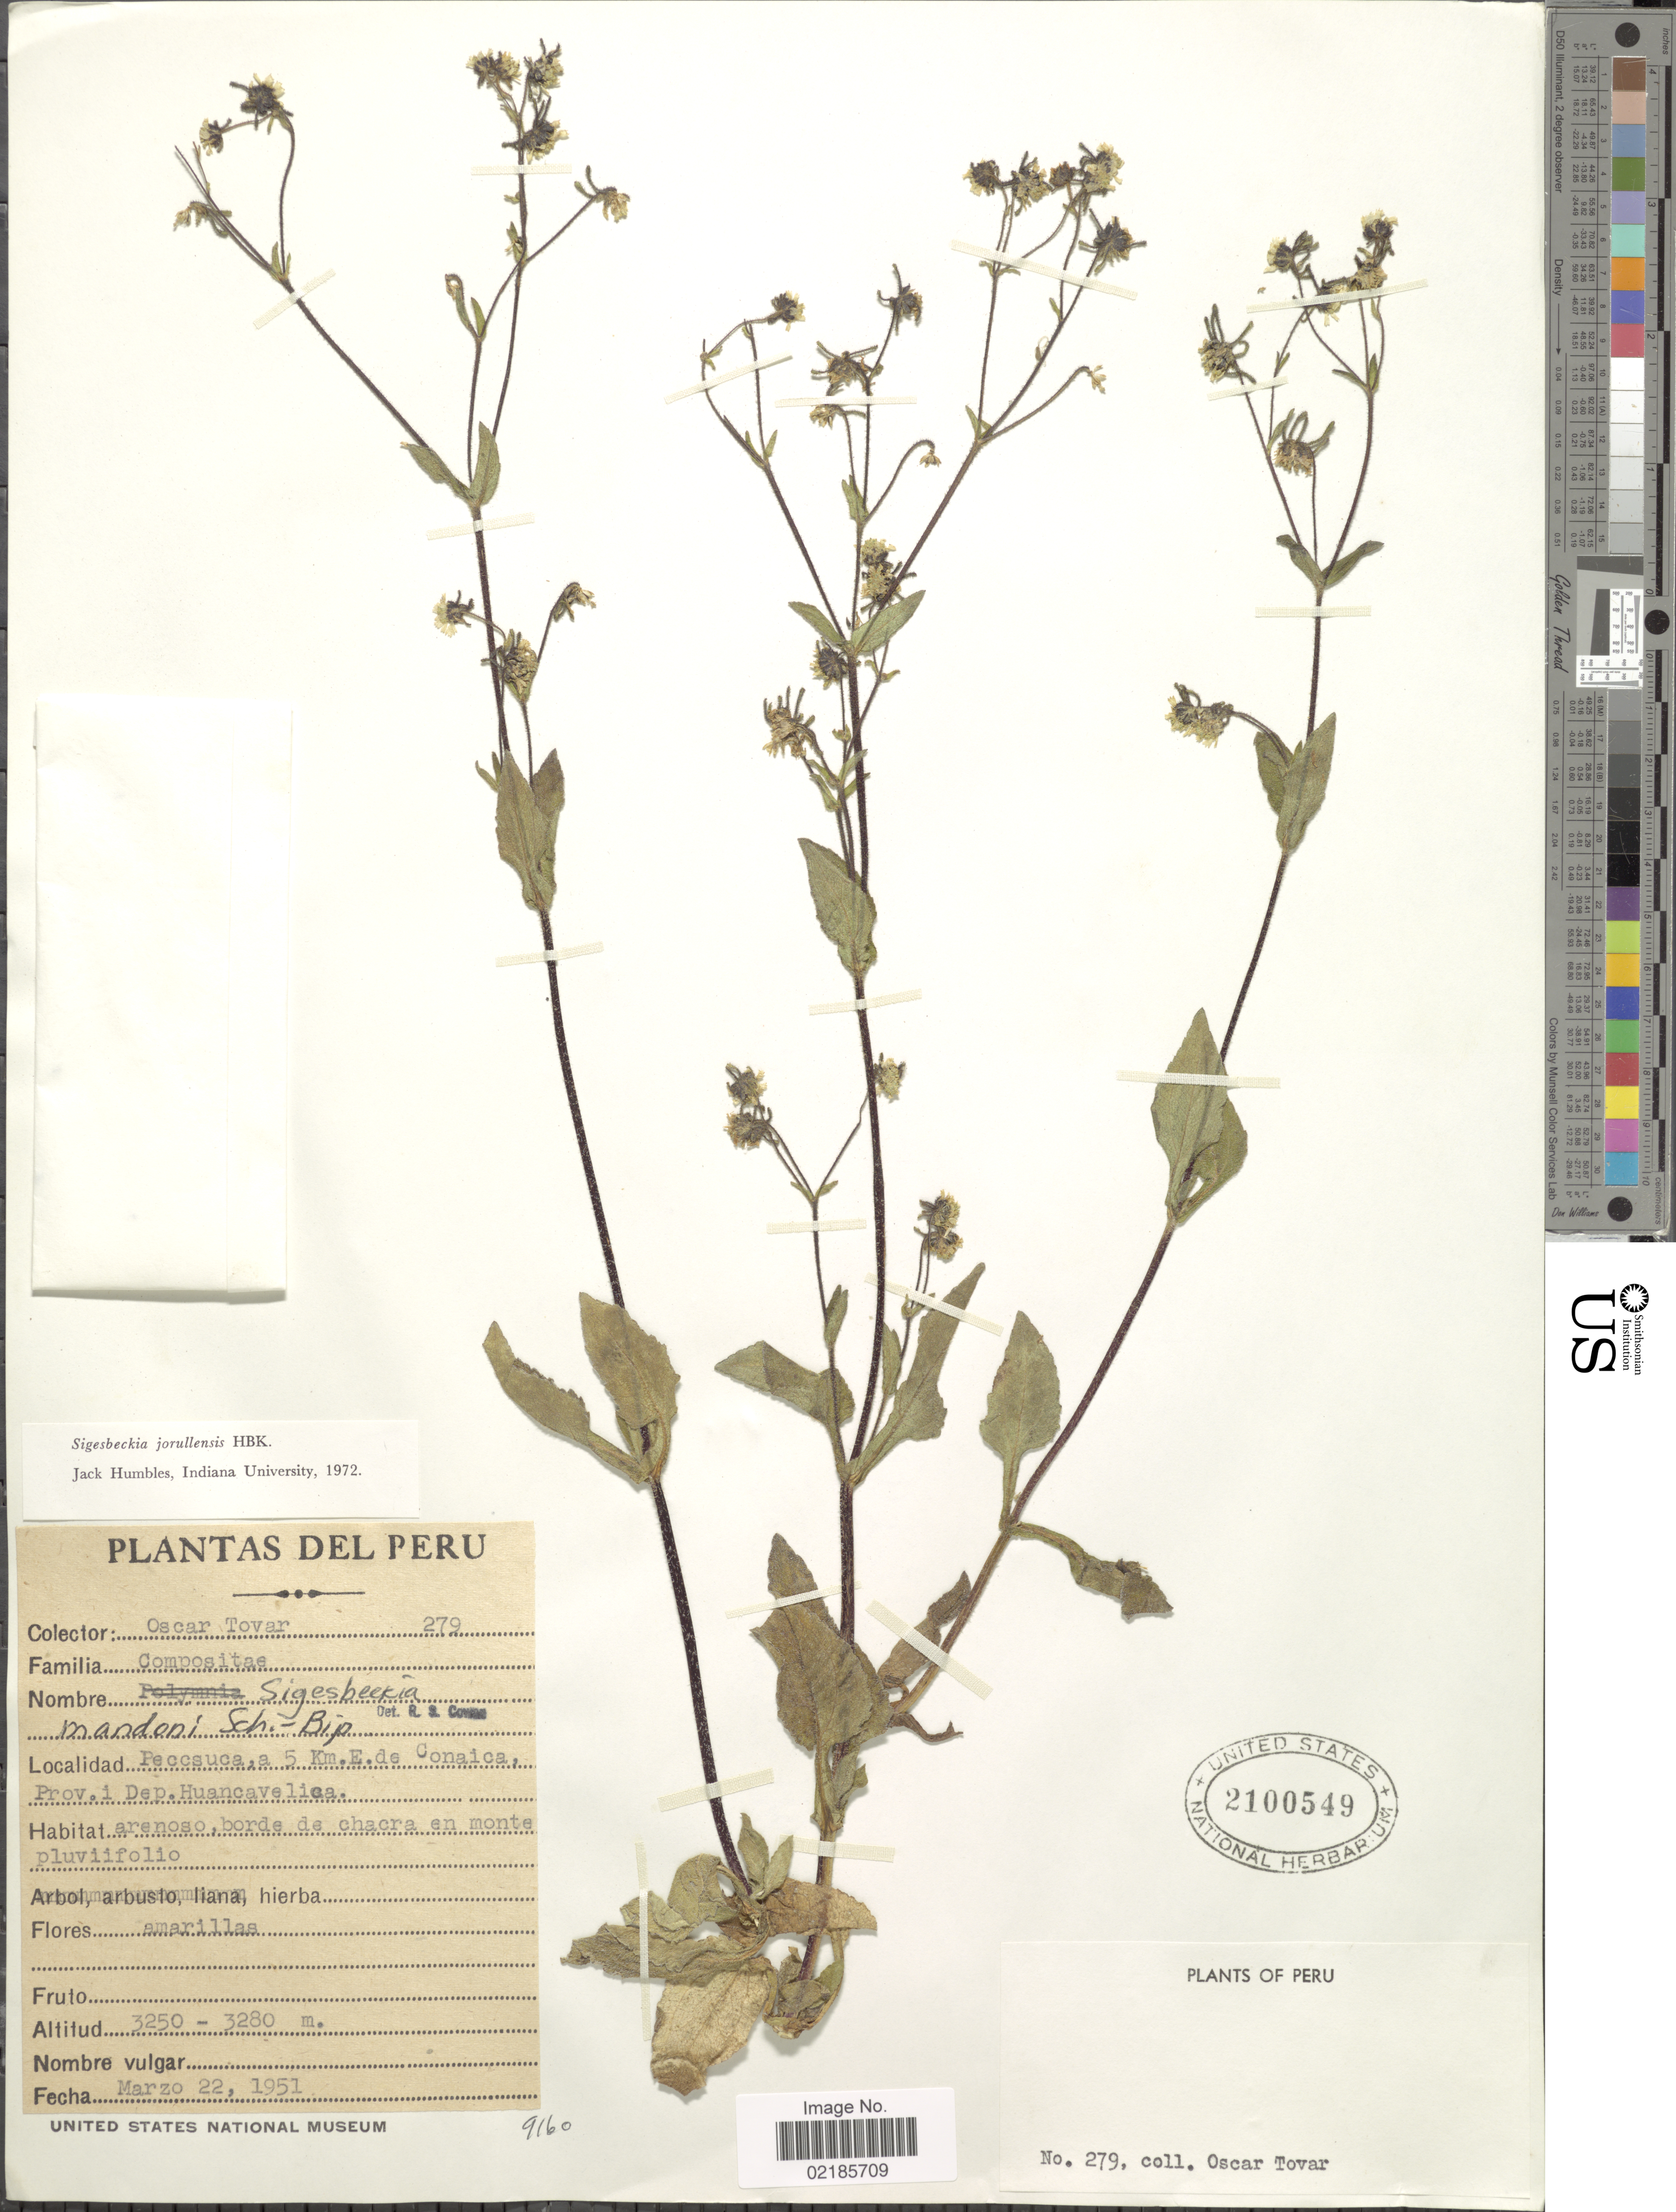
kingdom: Plantae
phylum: Tracheophyta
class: Magnoliopsida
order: Asterales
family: Asteraceae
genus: Sigesbeckia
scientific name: Sigesbeckia jorullensis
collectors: Ó. Tovar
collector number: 279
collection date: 1951-03-22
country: Peru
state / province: Huancavelica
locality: Peccsuca, a 5 km. E. de Conaica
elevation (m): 3250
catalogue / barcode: US 2100549